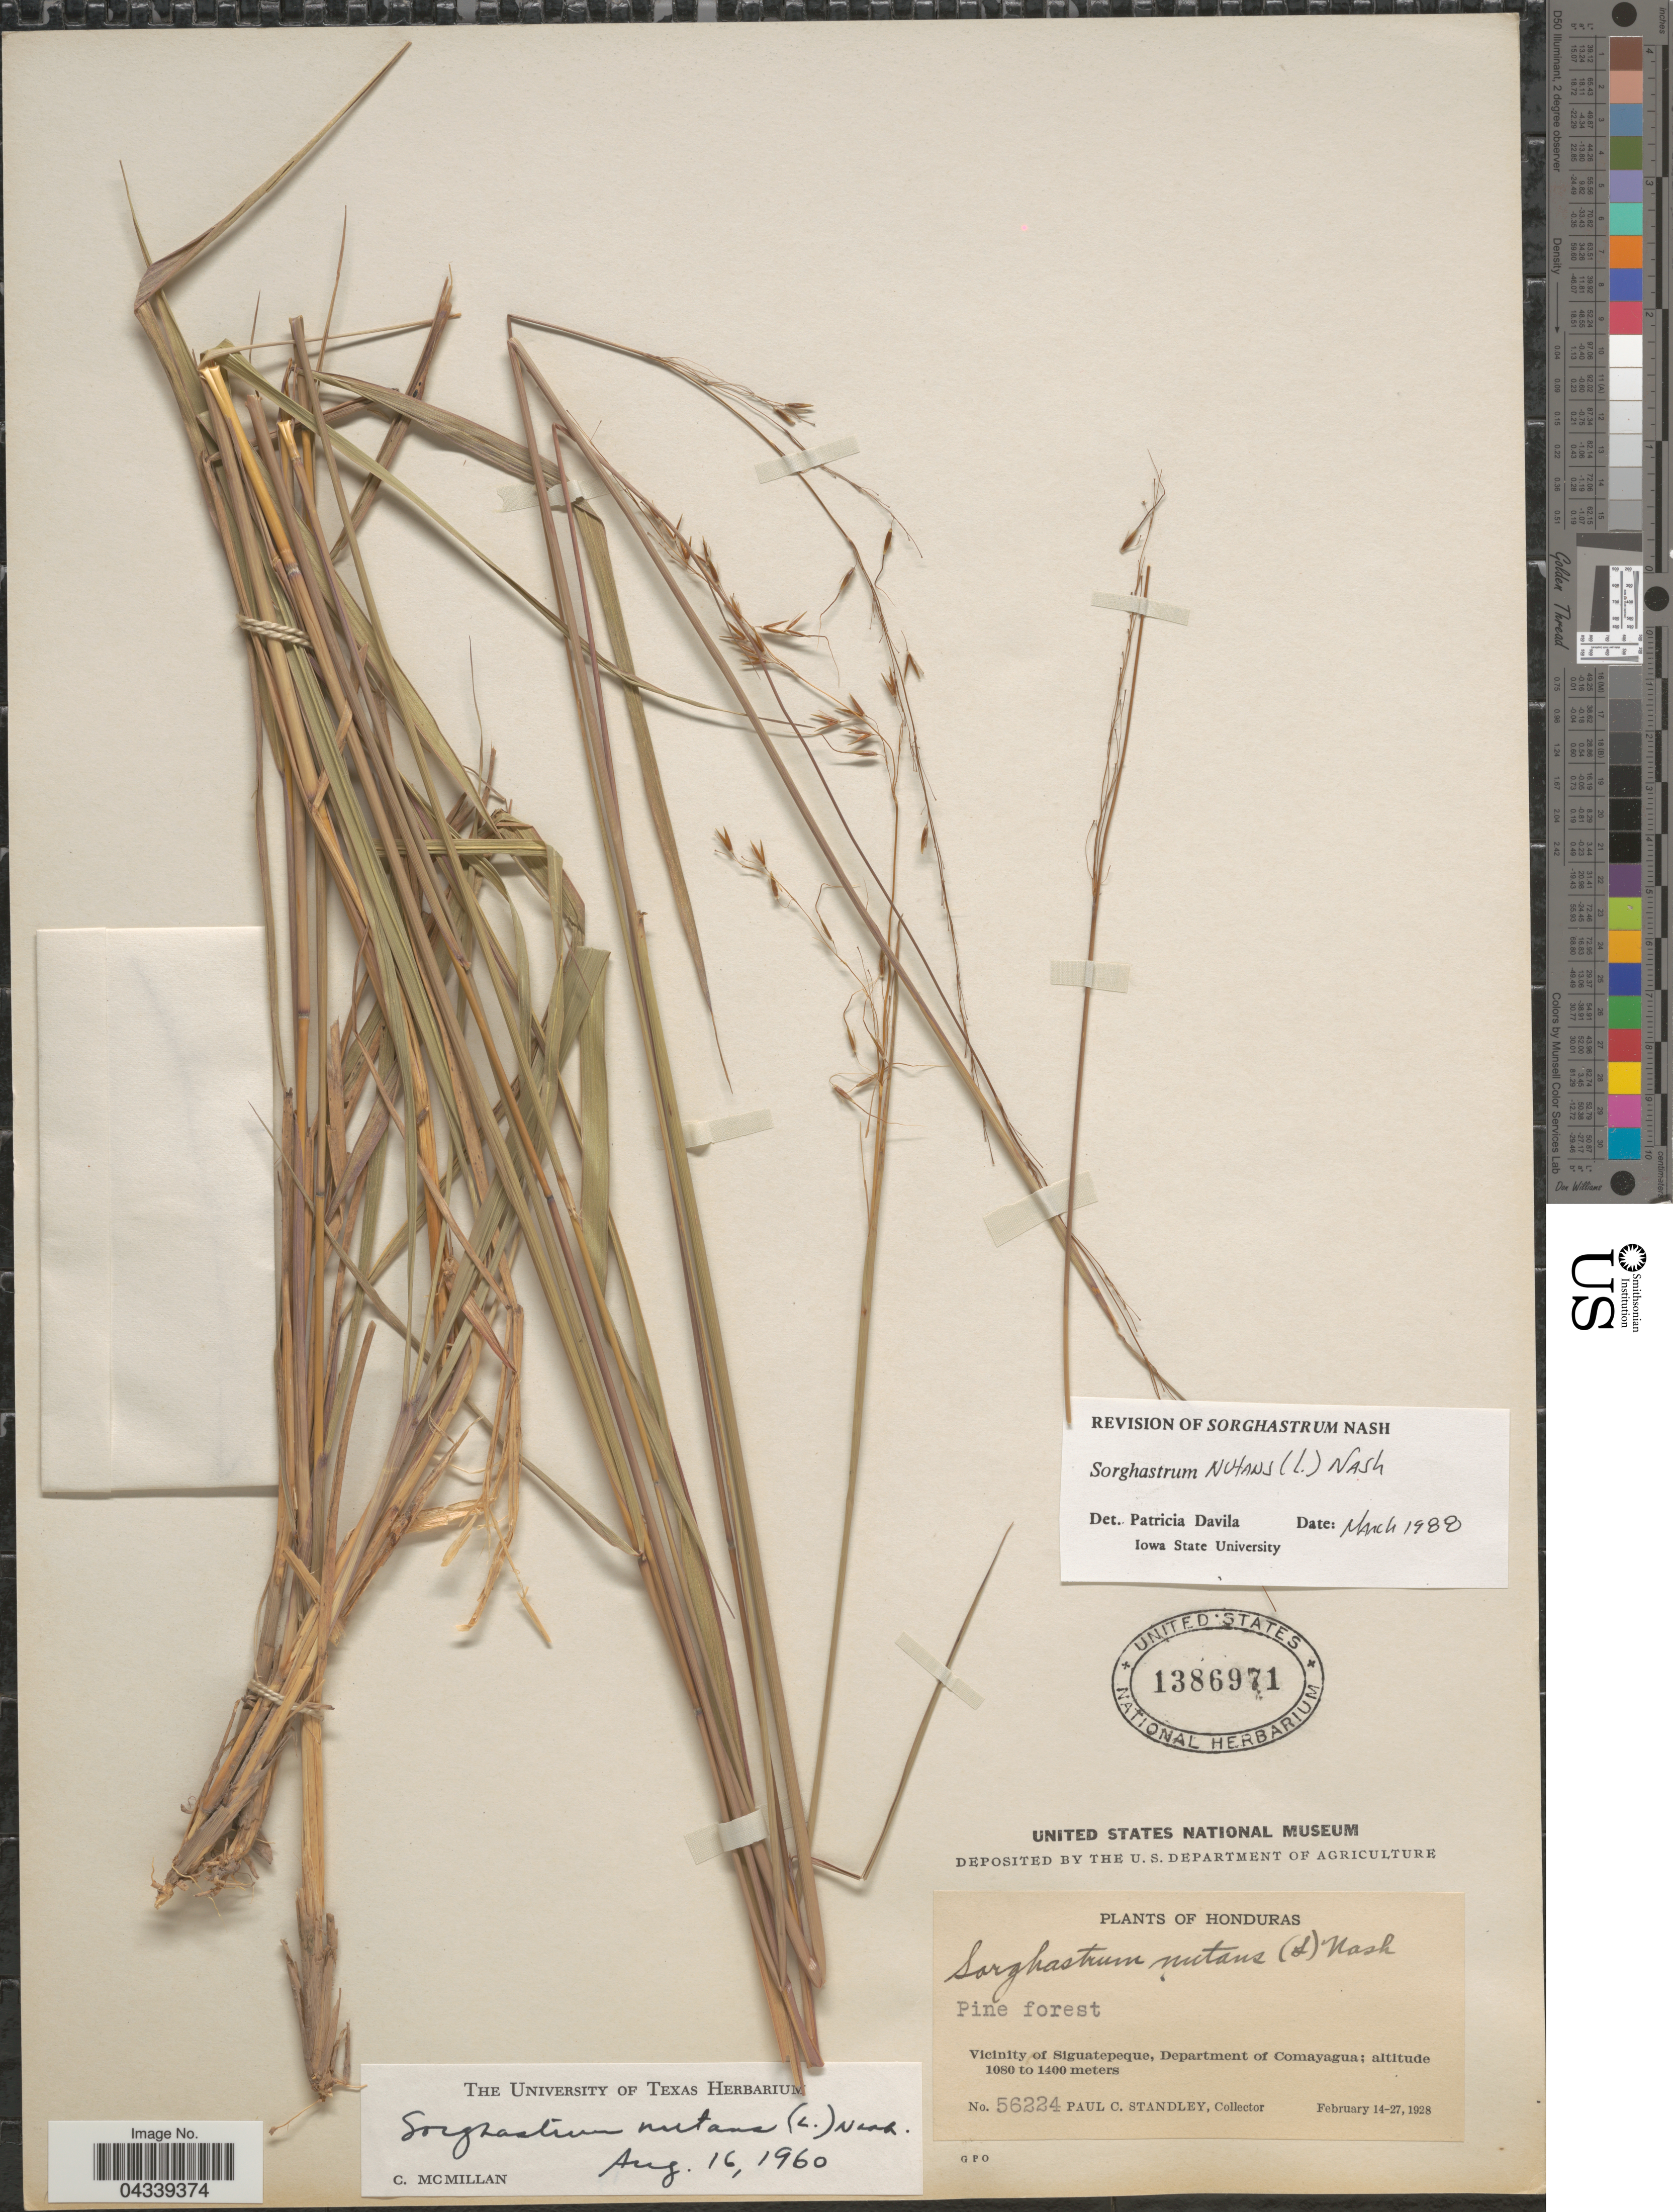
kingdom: Plantae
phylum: Tracheophyta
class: Liliopsida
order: Poales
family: Poaceae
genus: Sorghastrum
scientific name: Sorghastrum nutans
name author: (L.) Nash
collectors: P. C. Standley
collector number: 56224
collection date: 1928-02-14/1928-02-27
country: Honduras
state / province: Comayagua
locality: Vicinity of Siguatepeque, Department of Comayagua.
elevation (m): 1080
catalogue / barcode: US 1386971